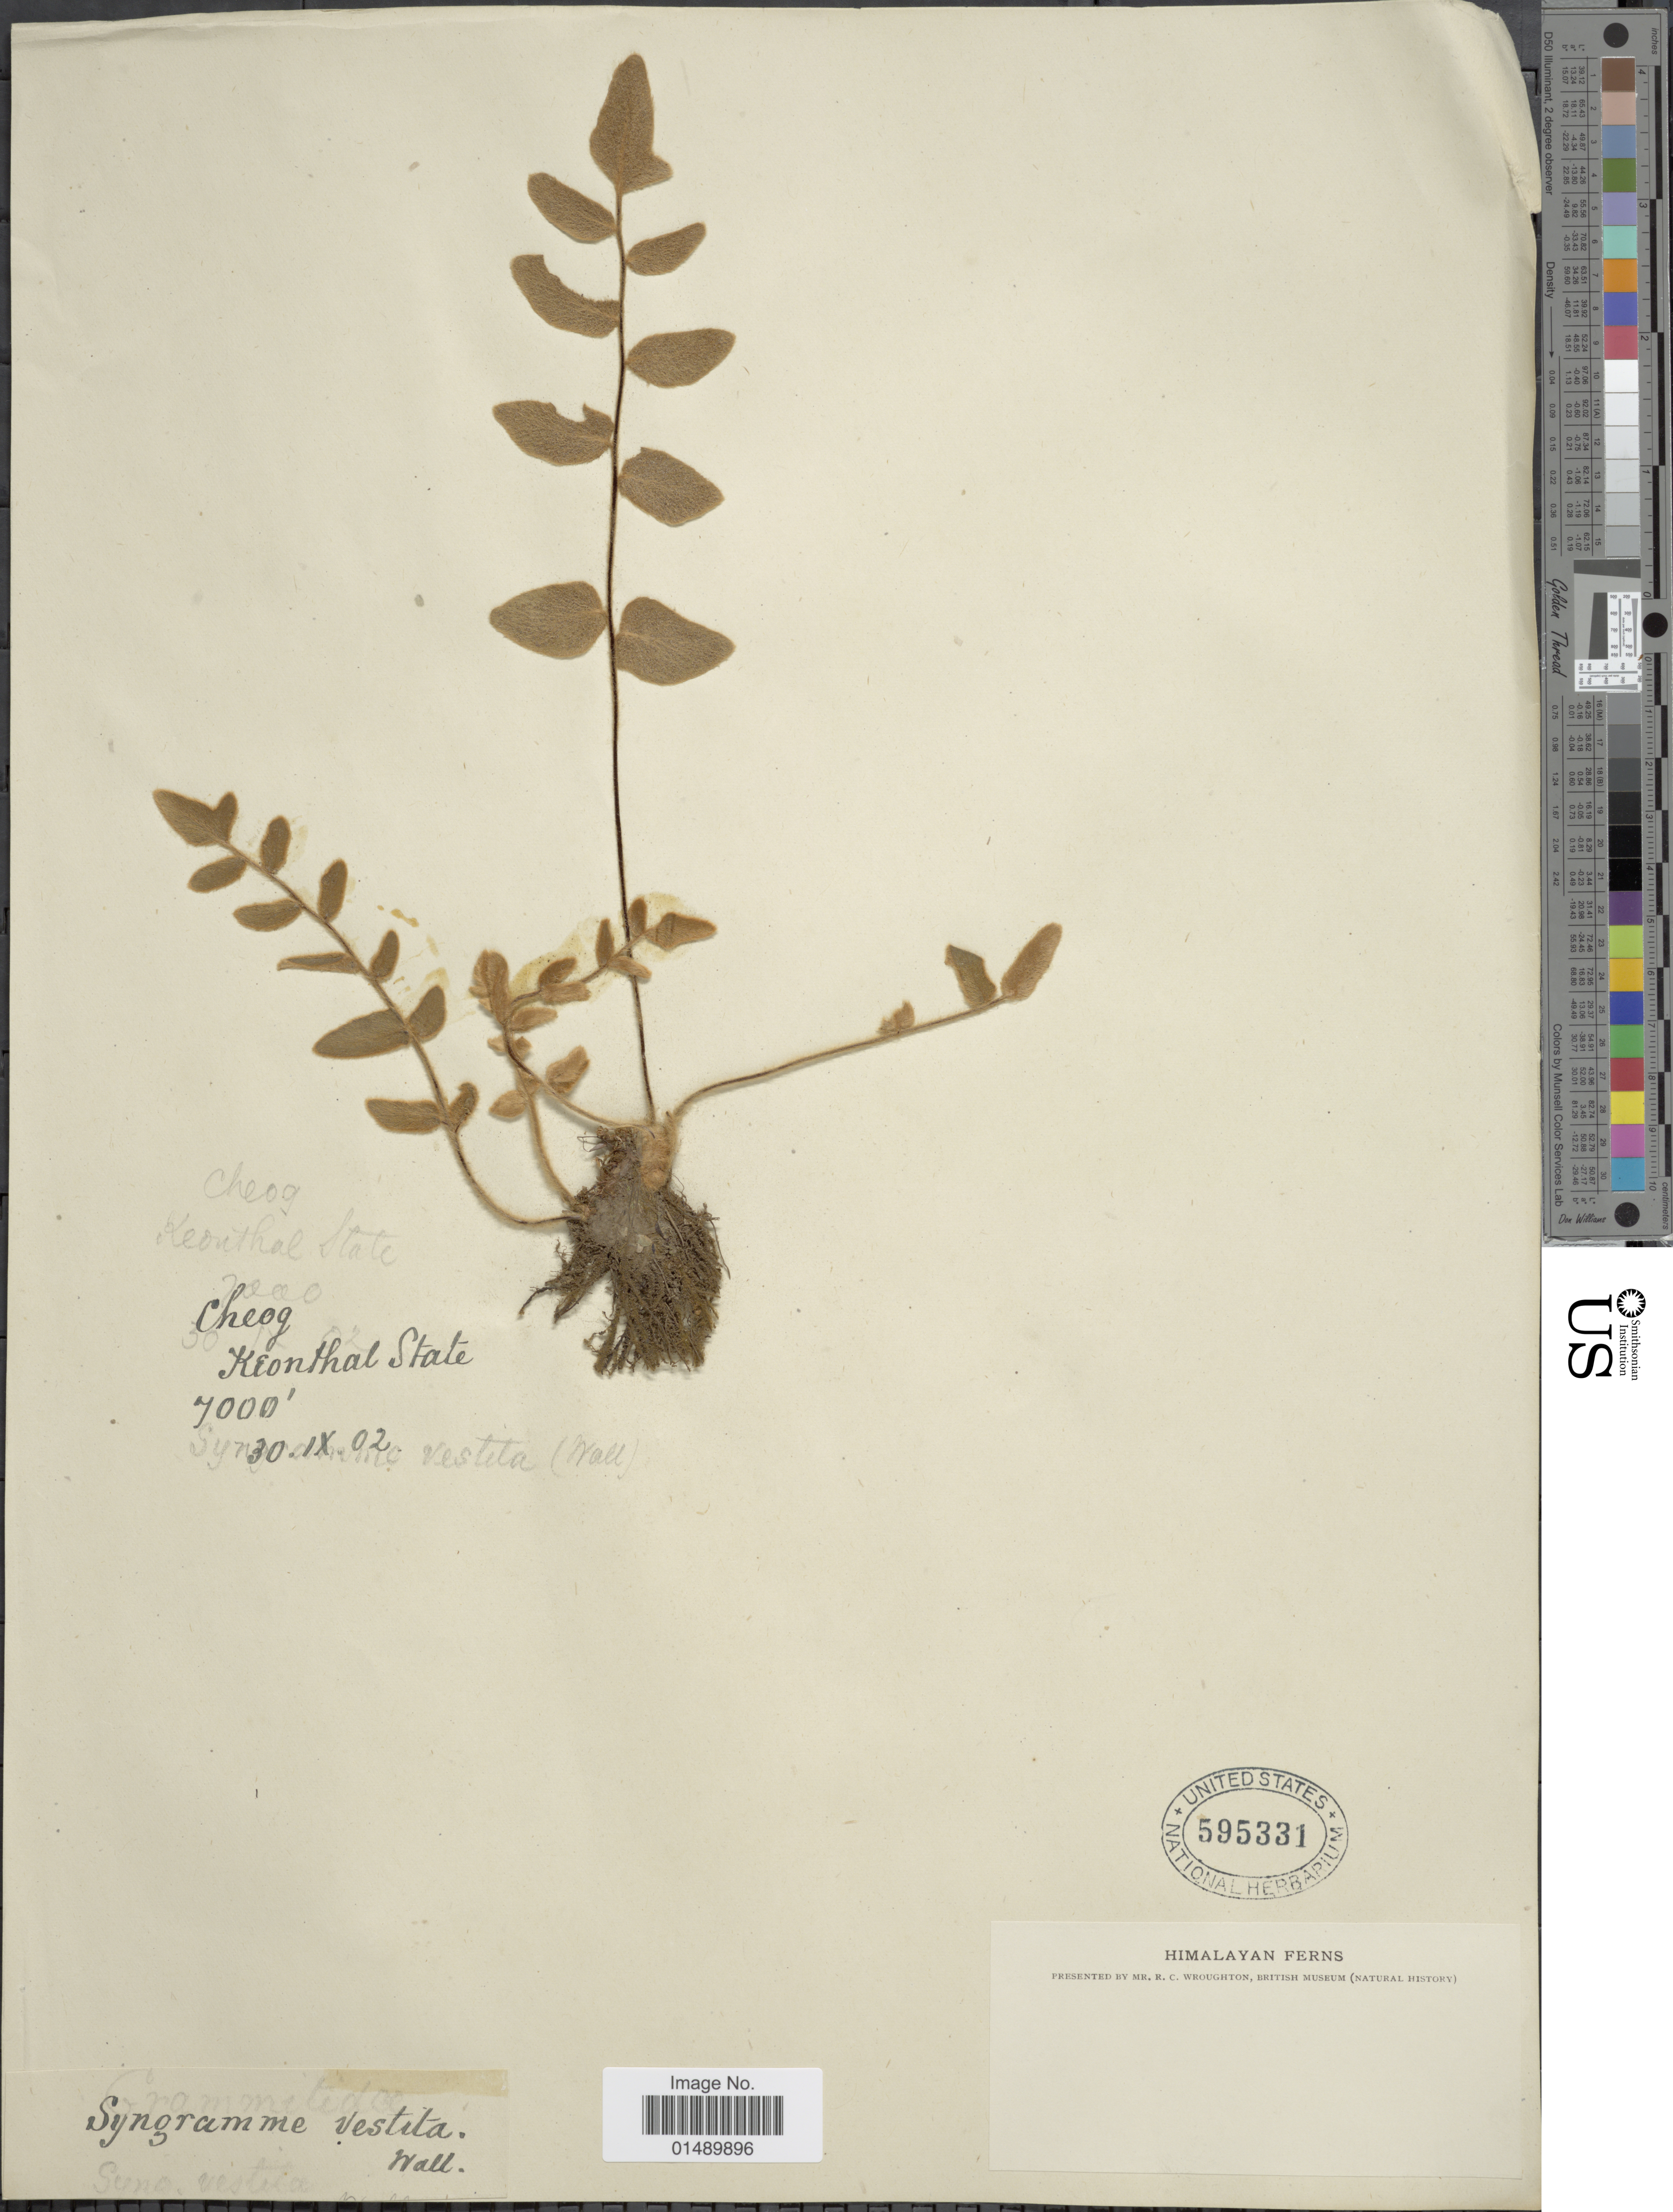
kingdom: Plantae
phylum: Tracheophyta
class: Polypodiopsida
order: Polypodiales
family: Pteridaceae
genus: Paragymnopteris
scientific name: Paragymnopteris vestita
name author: (Wall. ex C. Presl) K.H. Shing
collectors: R. Wroughton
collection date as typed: Transcribed d/m/y: 30/9/2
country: India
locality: Cheog Keonthal State, Himalayan.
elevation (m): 2134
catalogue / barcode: US 595331